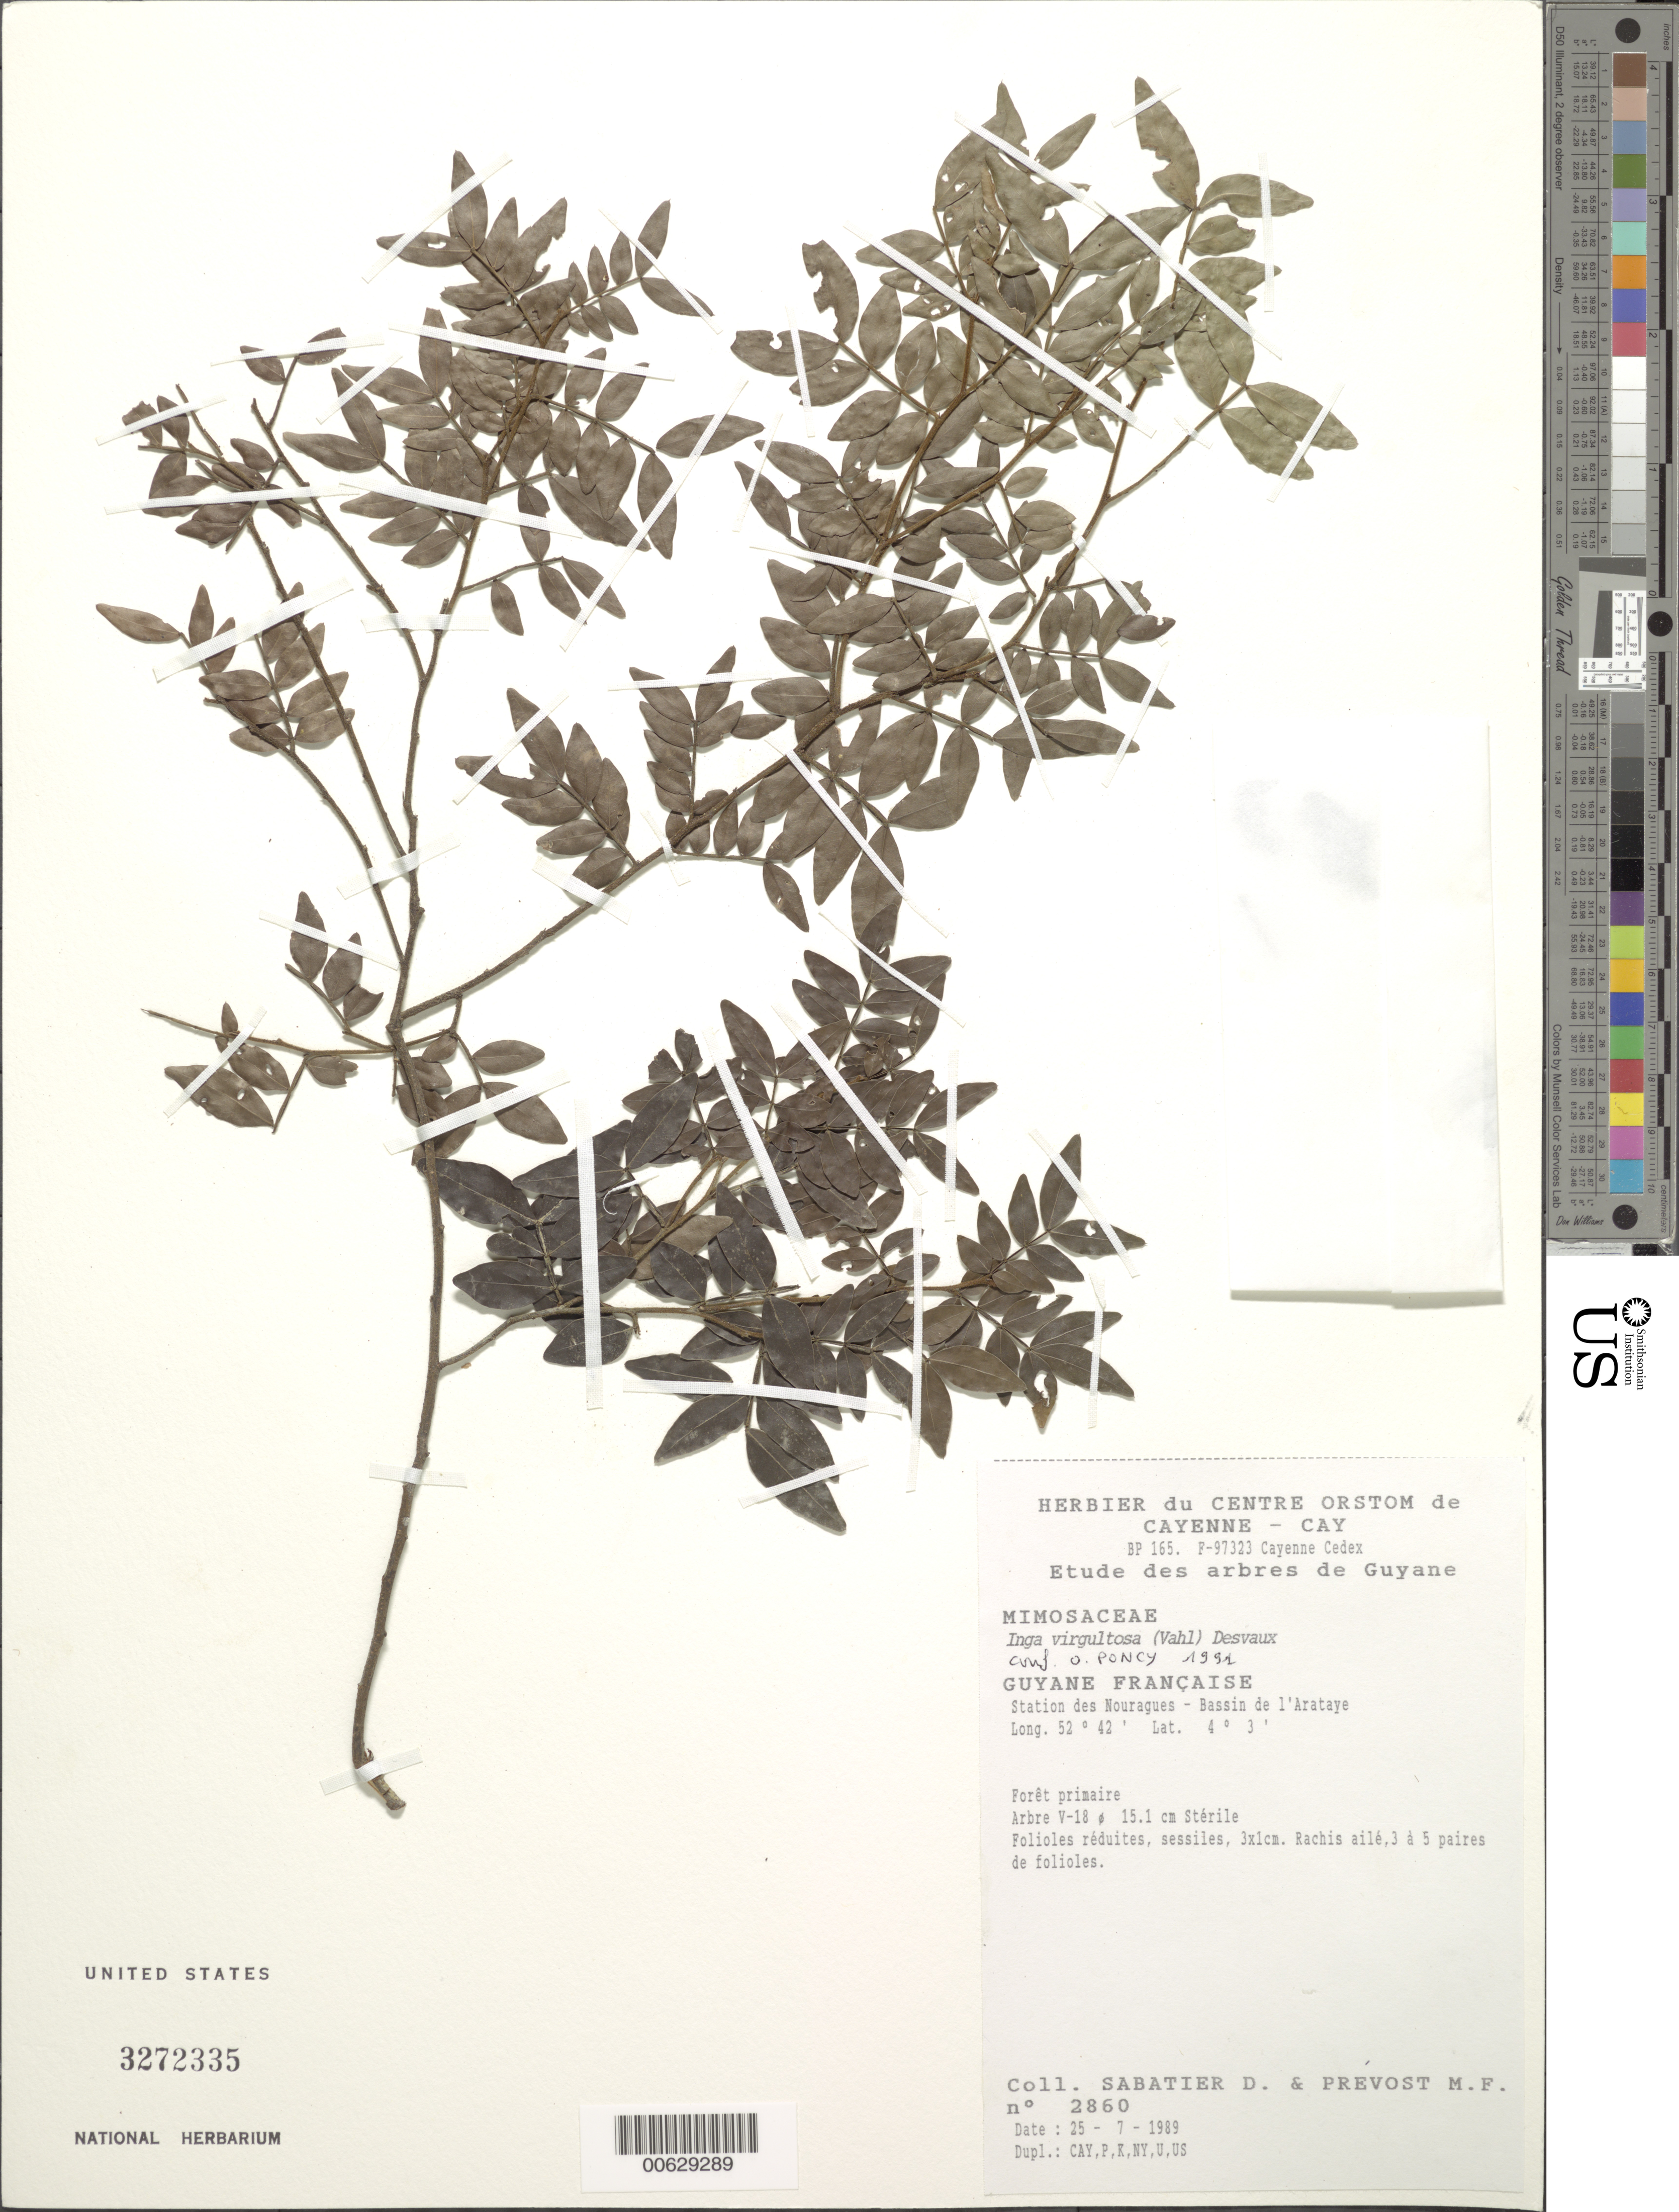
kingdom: Plantae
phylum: Tracheophyta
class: Magnoliopsida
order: Fabales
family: Fabaceae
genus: Inga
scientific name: Inga virgultosa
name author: (Vahl) Desv.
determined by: Poncy, O.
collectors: D. Sabatier & M.-F. Prévost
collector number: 2860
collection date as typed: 25-Jul-89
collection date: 1989-07-25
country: French Guiana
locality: Station des Nouragues, Bassin de l'Approuague, Arataye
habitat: Primary forest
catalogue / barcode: US 3272335